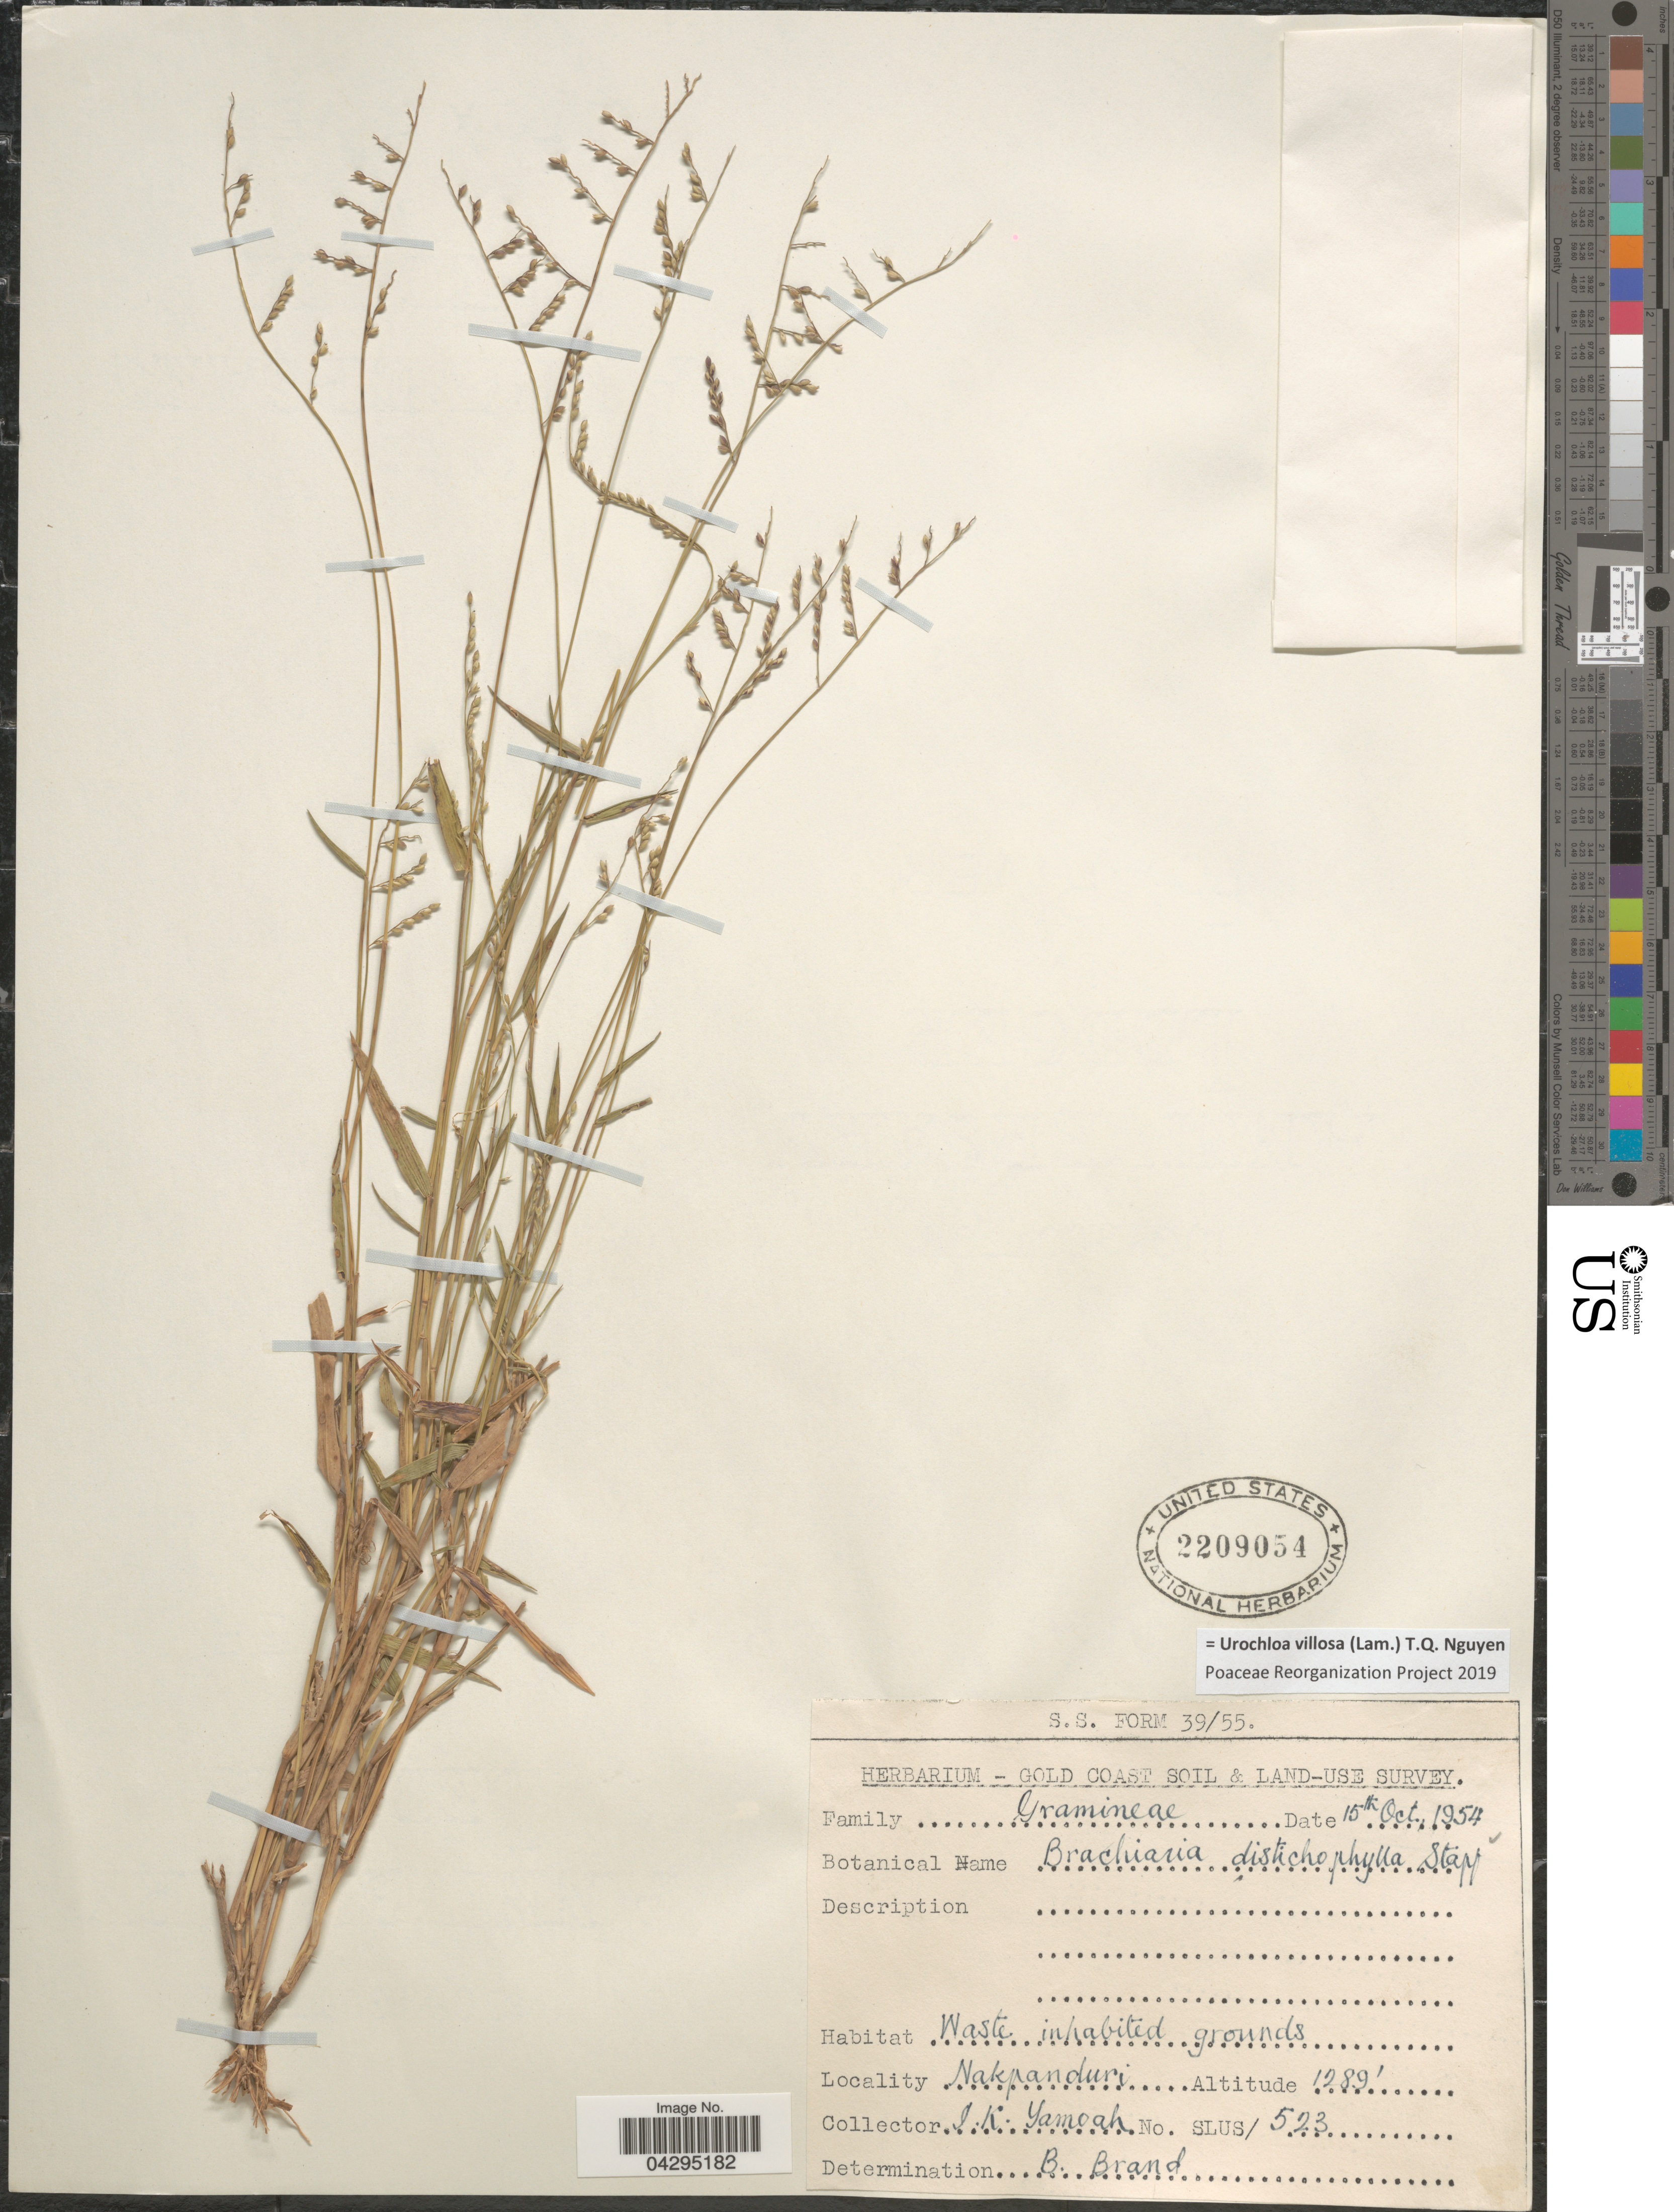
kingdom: Plantae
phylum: Tracheophyta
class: Liliopsida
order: Poales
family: Poaceae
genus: Urochloa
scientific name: Urochloa villosa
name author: (Lam.) T.Q. Nguyen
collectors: I. Yamoah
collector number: SLUS/523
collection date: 1954-10-15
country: Ghana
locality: Gold Coast Soil & Land-Use Survey. Waste inhabited grounds. Nakpanduri.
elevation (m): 393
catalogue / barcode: US 2209054